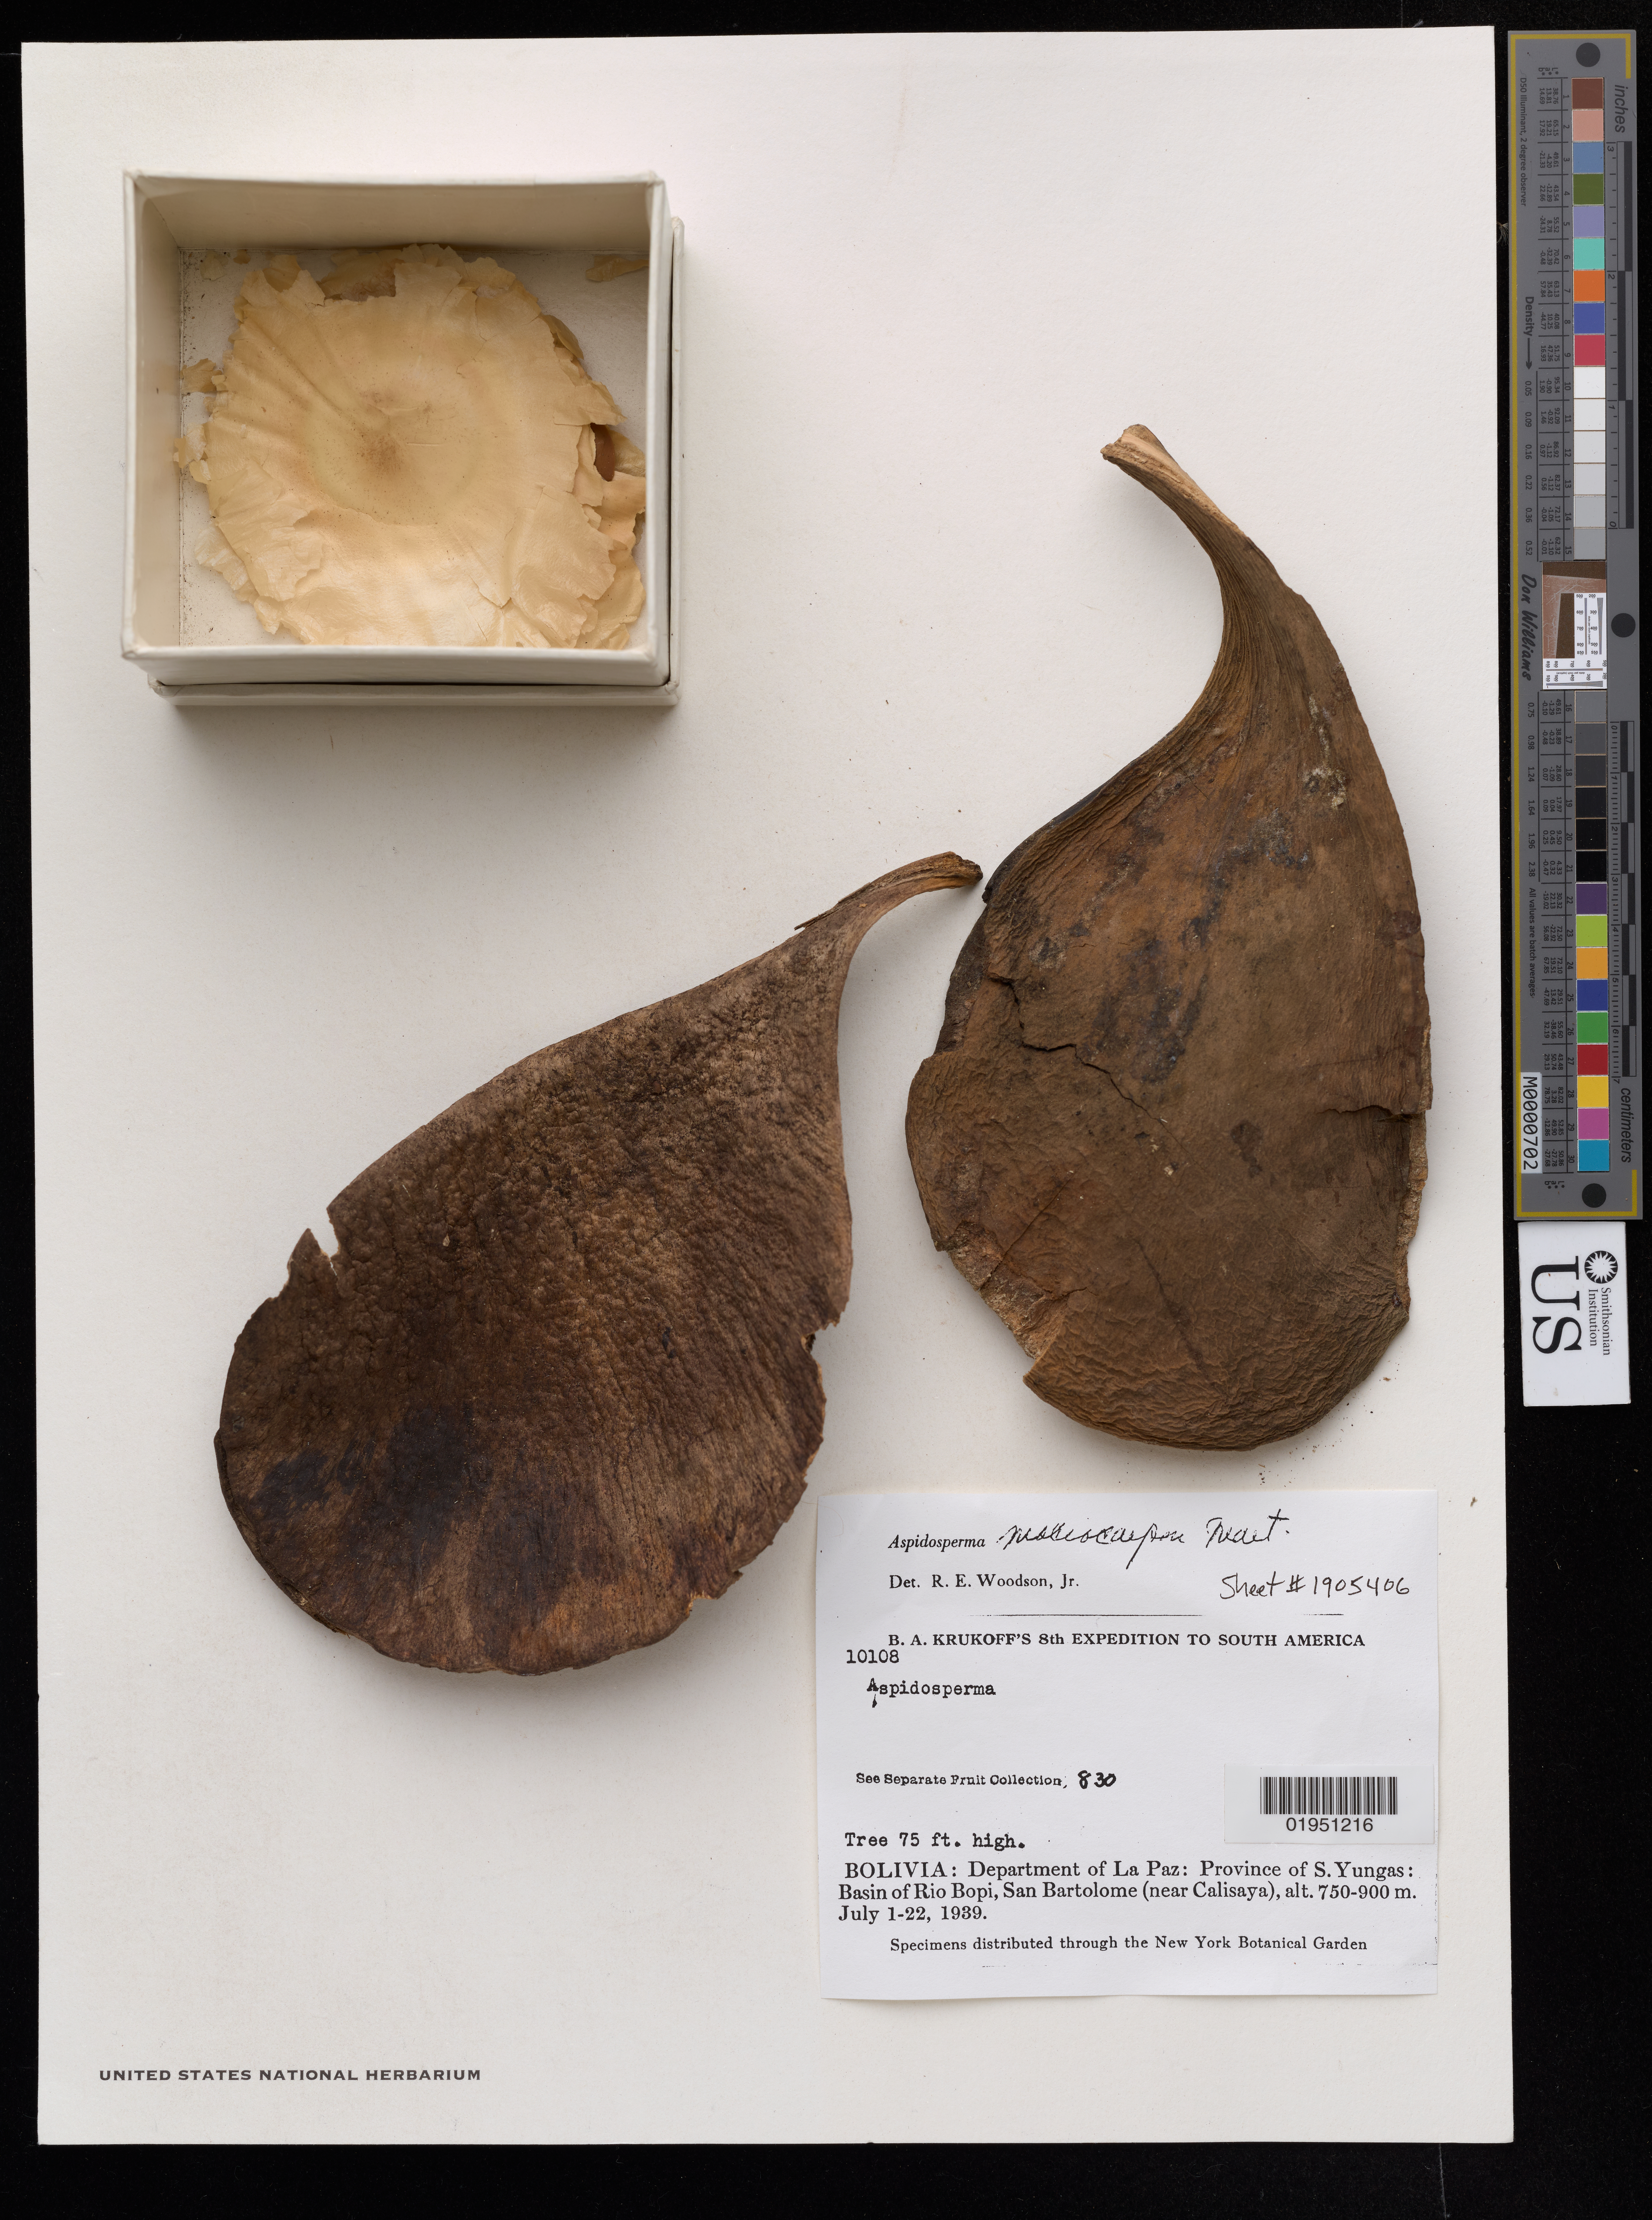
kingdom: Plantae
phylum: Tracheophyta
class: Magnoliopsida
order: Gentianales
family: Apocynaceae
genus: Aspidosperma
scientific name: Aspidosperma macrocarpon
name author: Mart.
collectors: B. A. Krukoff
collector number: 10108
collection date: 1939-07-01/1939-07-22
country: Bolivia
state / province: La Paz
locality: Department of La Paz: Province of S. Yungas: Basin of Rio Bopi, San Bartolome (near Calisaya).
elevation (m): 750